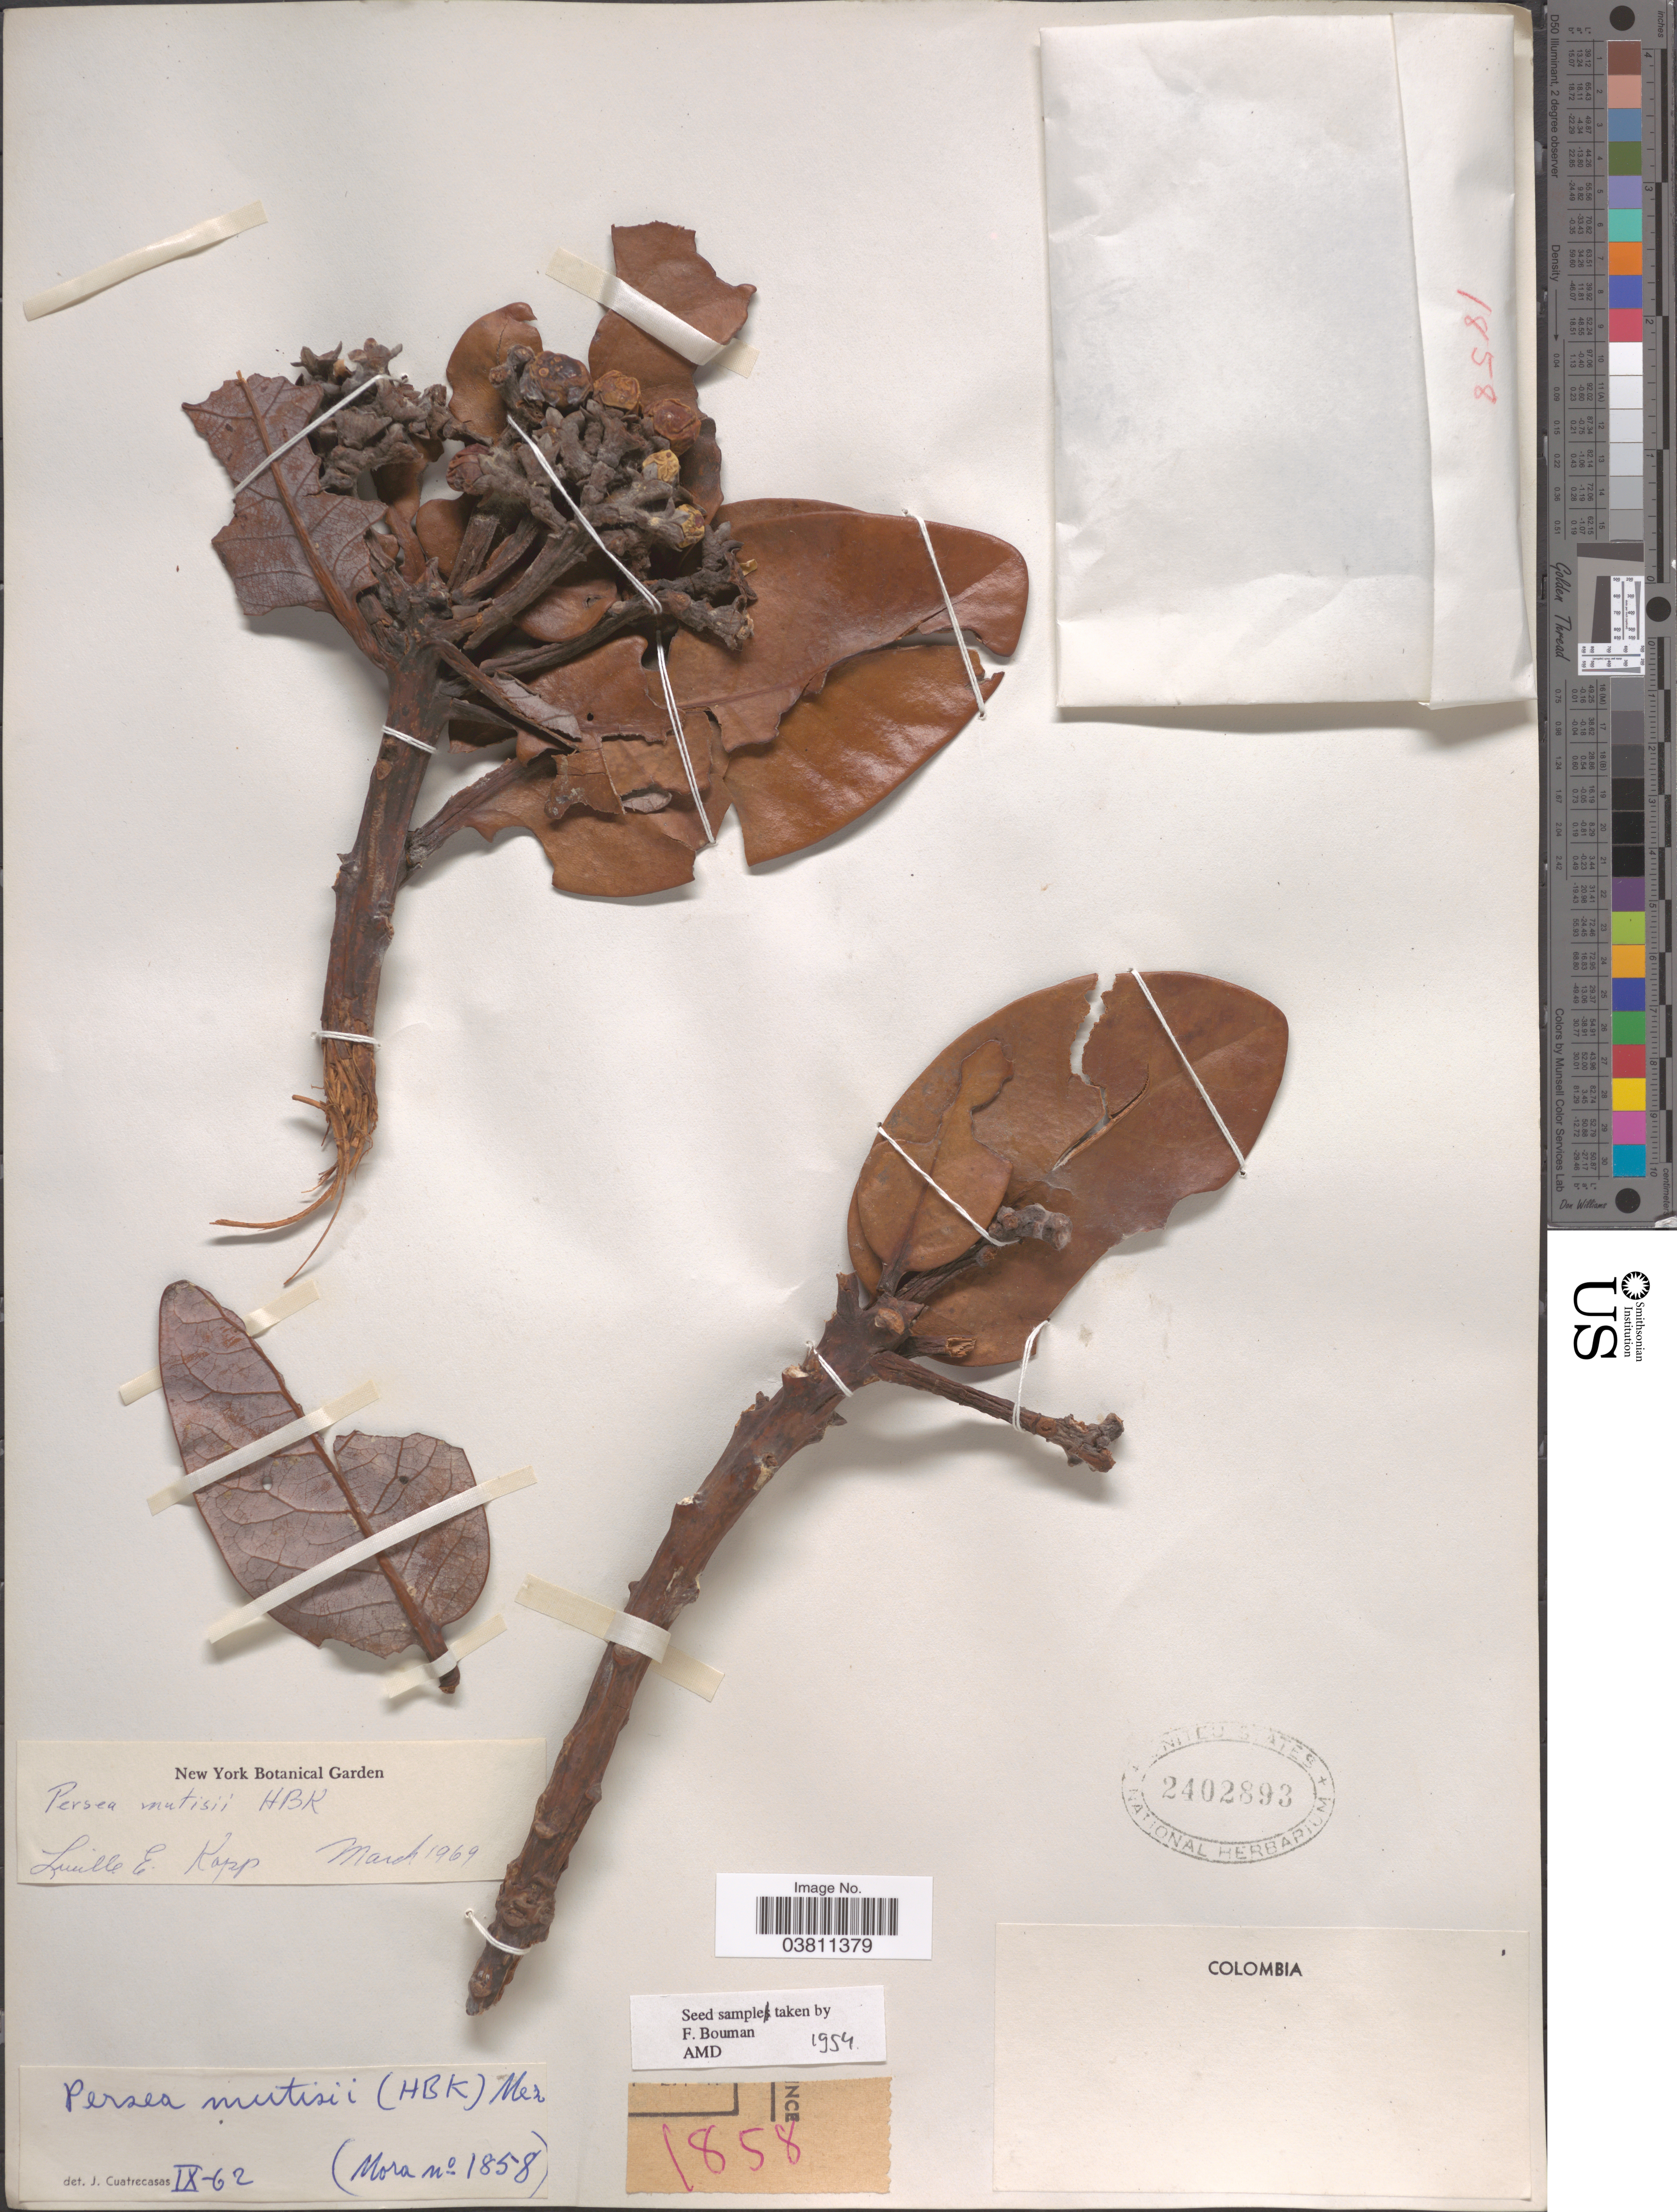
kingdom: Plantae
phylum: Tracheophyta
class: Magnoliopsida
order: Laurales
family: Lauraceae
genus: Persea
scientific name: Persea mutisii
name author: Kunth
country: Colombia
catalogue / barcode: US 2402893